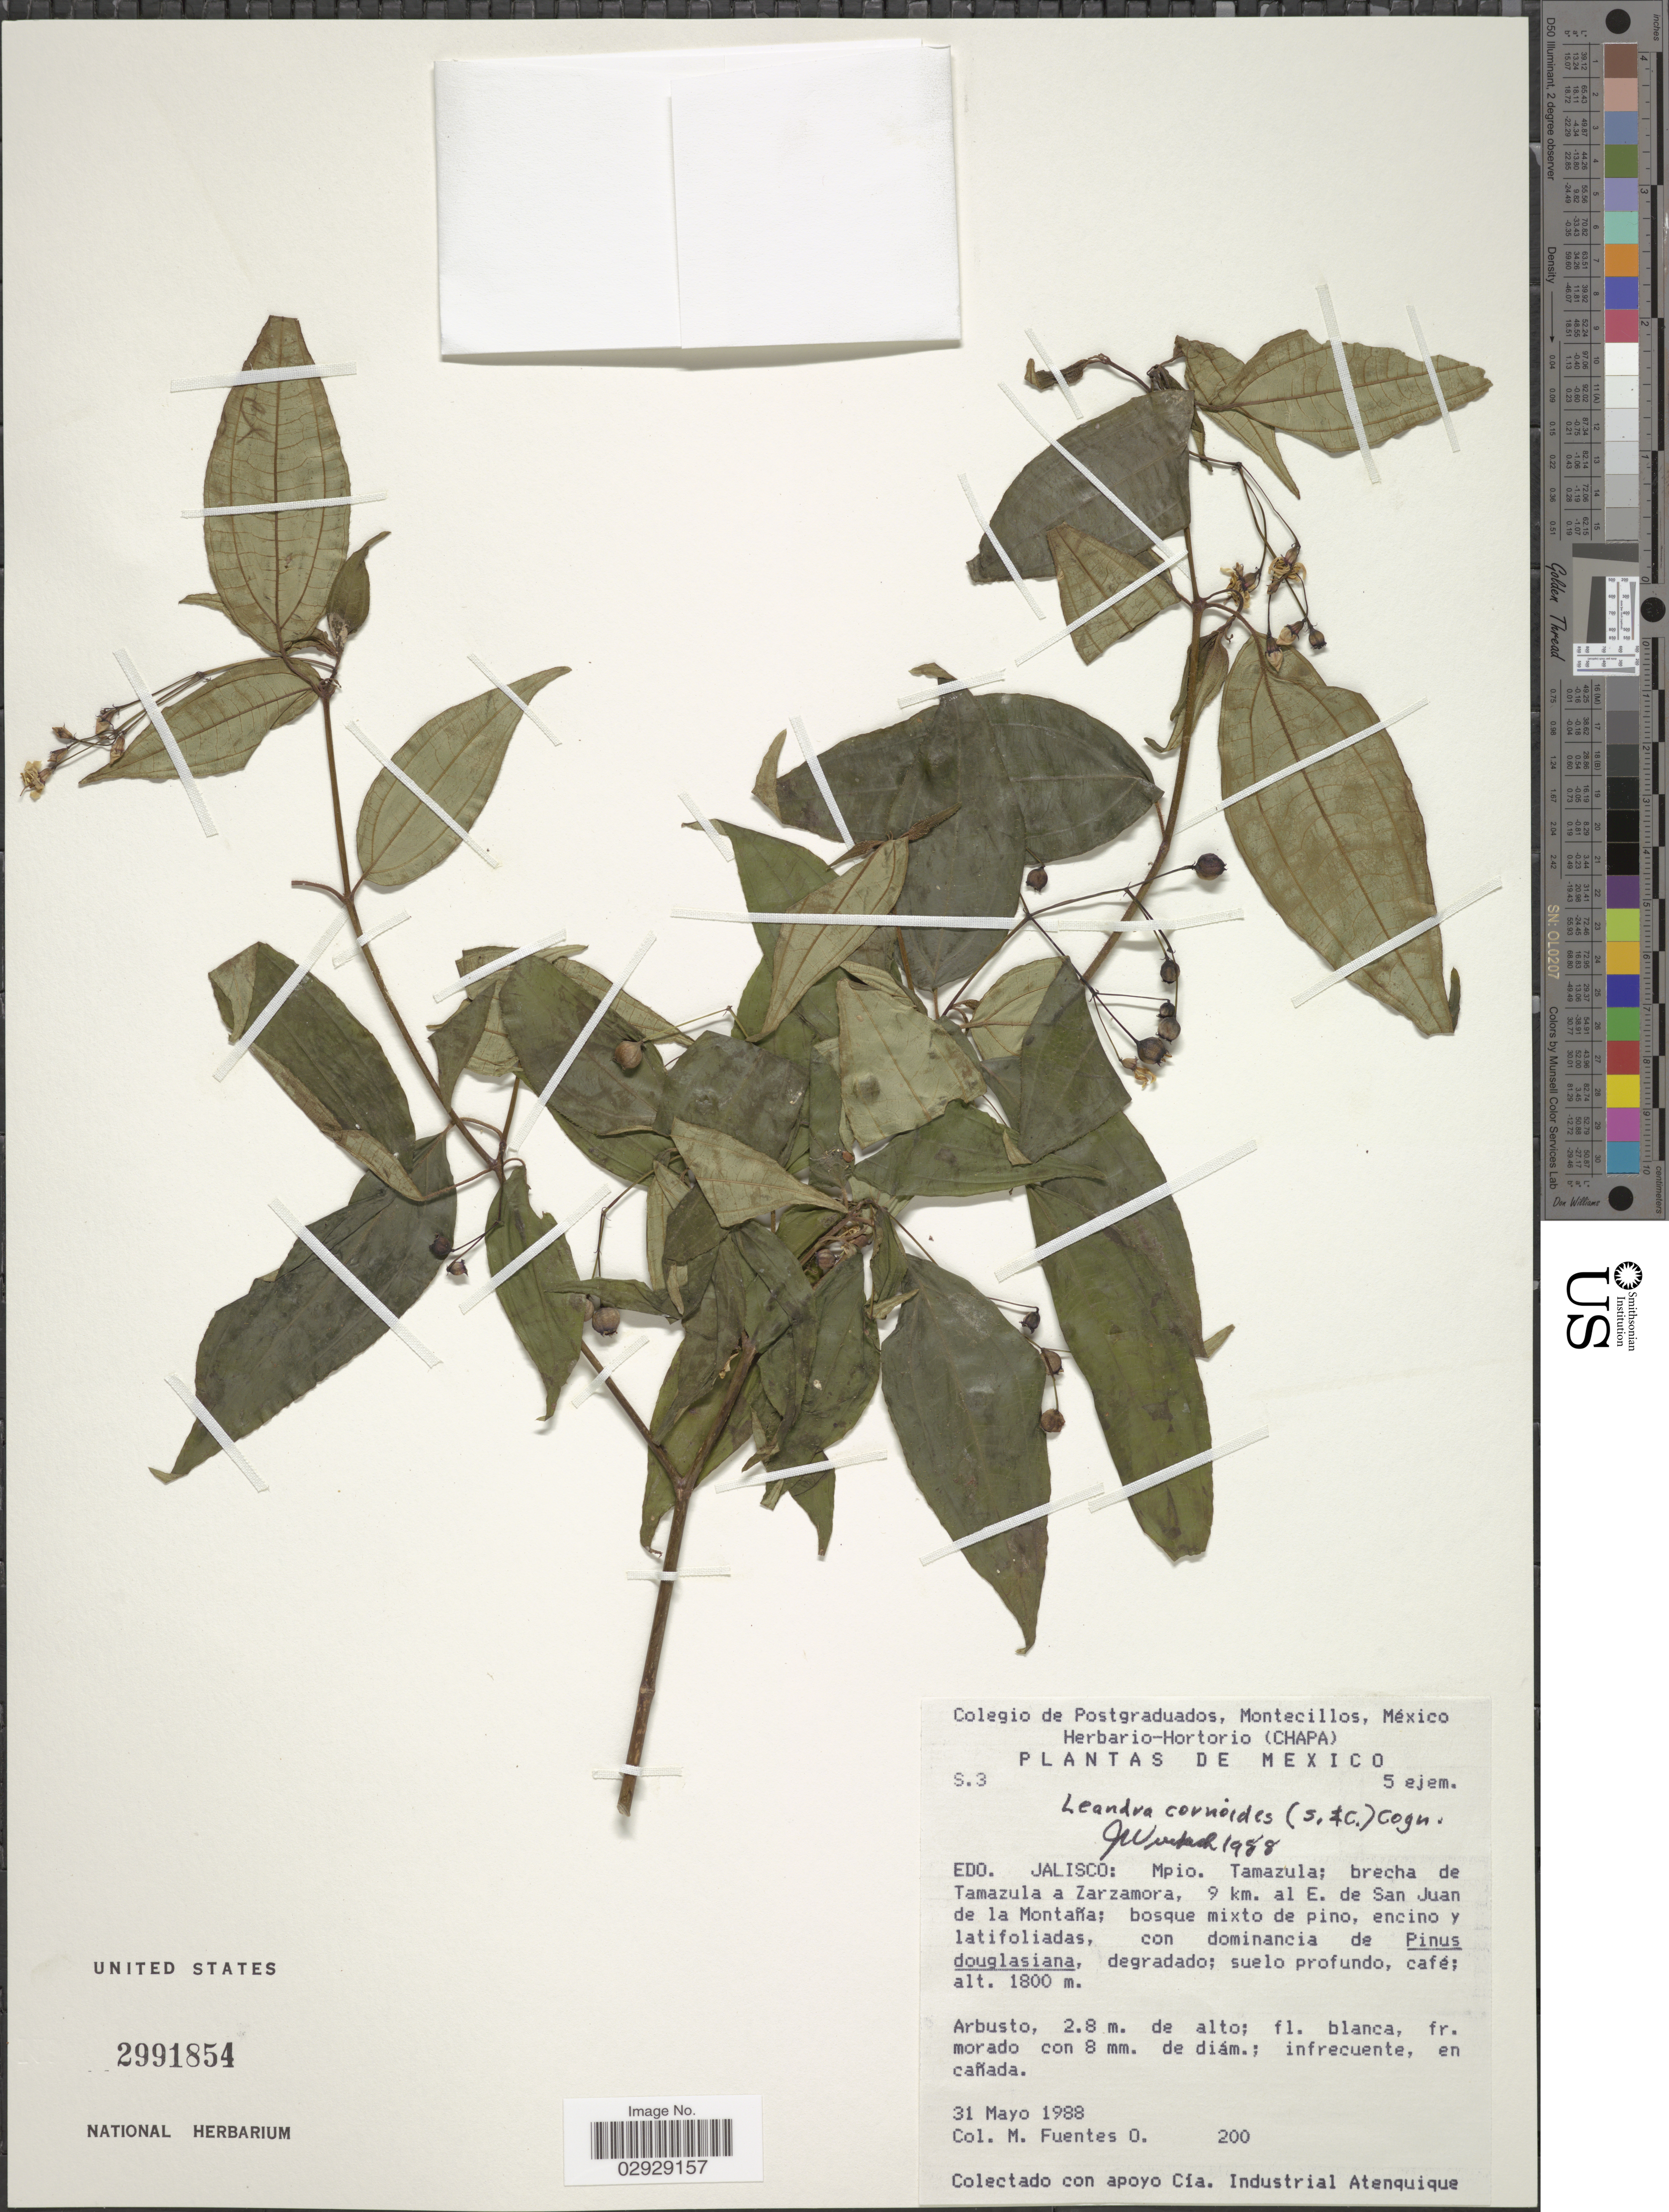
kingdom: Plantae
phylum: Tracheophyta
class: Magnoliopsida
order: Myrtales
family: Melastomataceae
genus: Leandra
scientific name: Leandra cornoides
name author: (Schltdl. & Cham.) Cogn.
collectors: M. Fuentes O.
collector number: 200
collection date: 1988-05-31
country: Mexico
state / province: Jalisco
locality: Mpio. Tamazula; brecha de Tamazula a Zarzamora, 9 km. al E. de San Juan de la Montaña.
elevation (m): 1800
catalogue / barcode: US 2991854